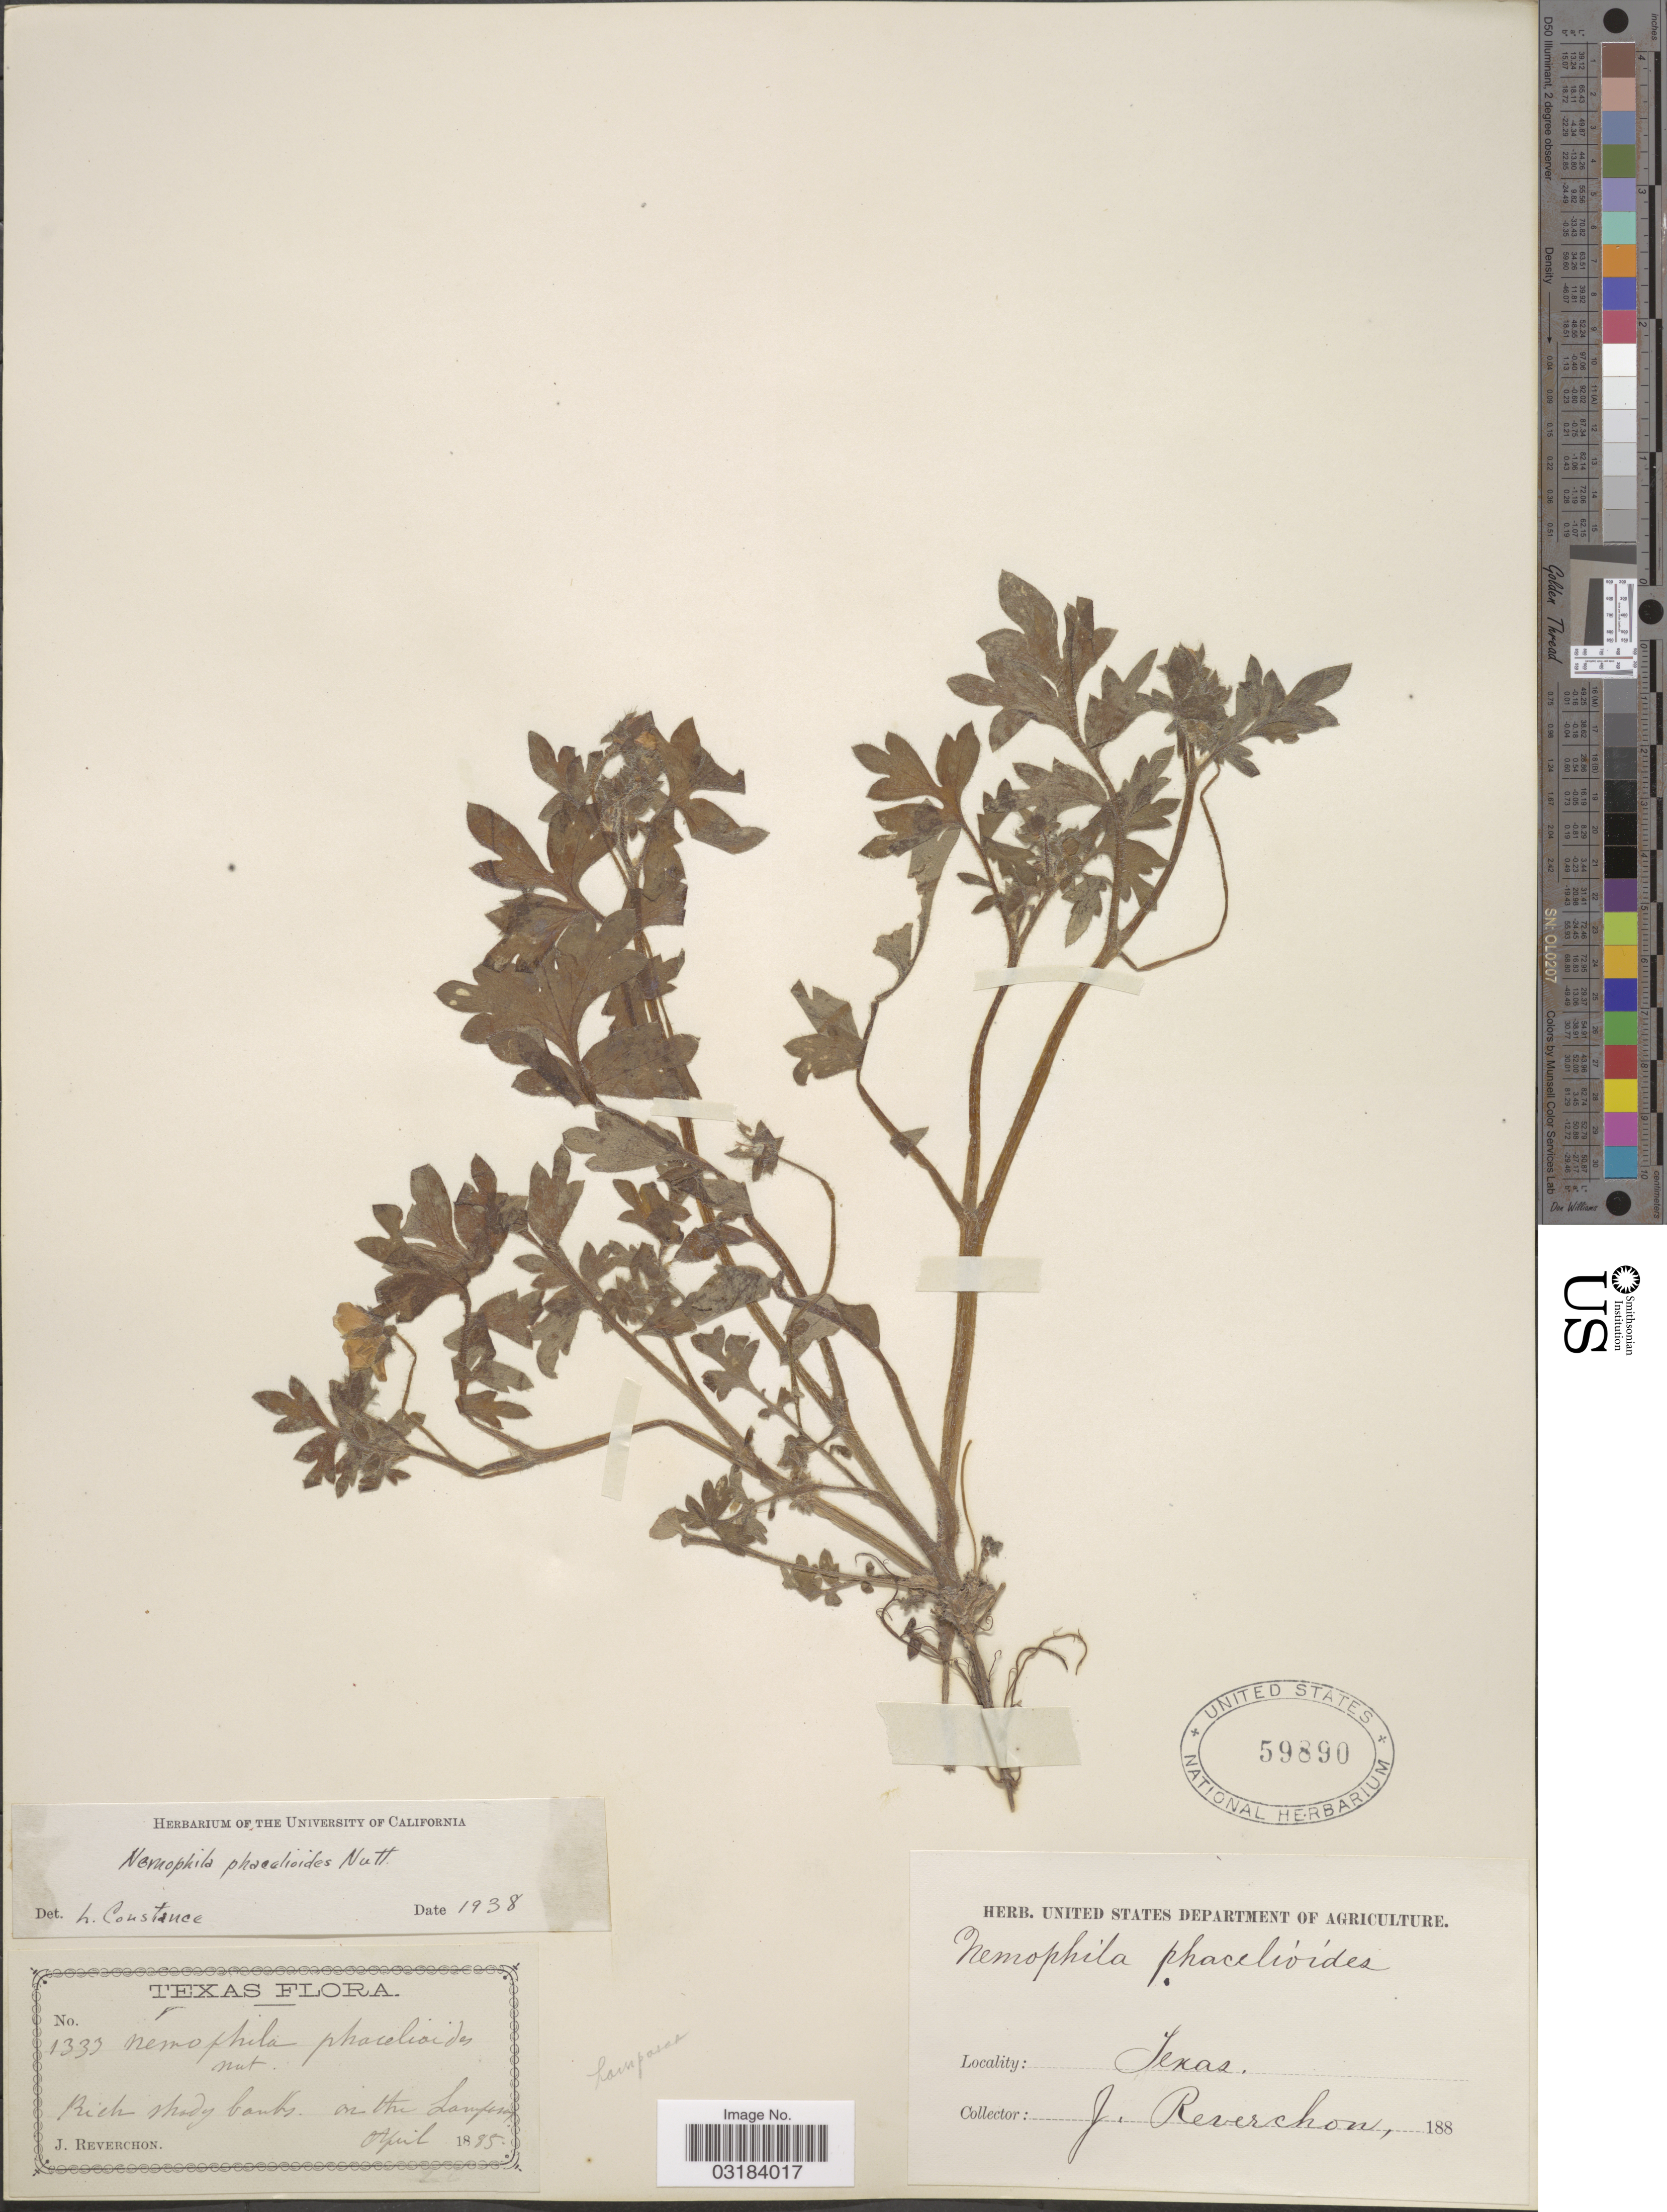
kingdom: Plantae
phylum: Tracheophyta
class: Magnoliopsida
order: Boraginales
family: Hydrophyllaceae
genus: Nemophila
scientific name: Nemophila phacelioides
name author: W.P.C. Barton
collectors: J. Reverchon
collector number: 1333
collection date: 1885-04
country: United States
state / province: Texas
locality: On the Lampasas.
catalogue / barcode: US 59890